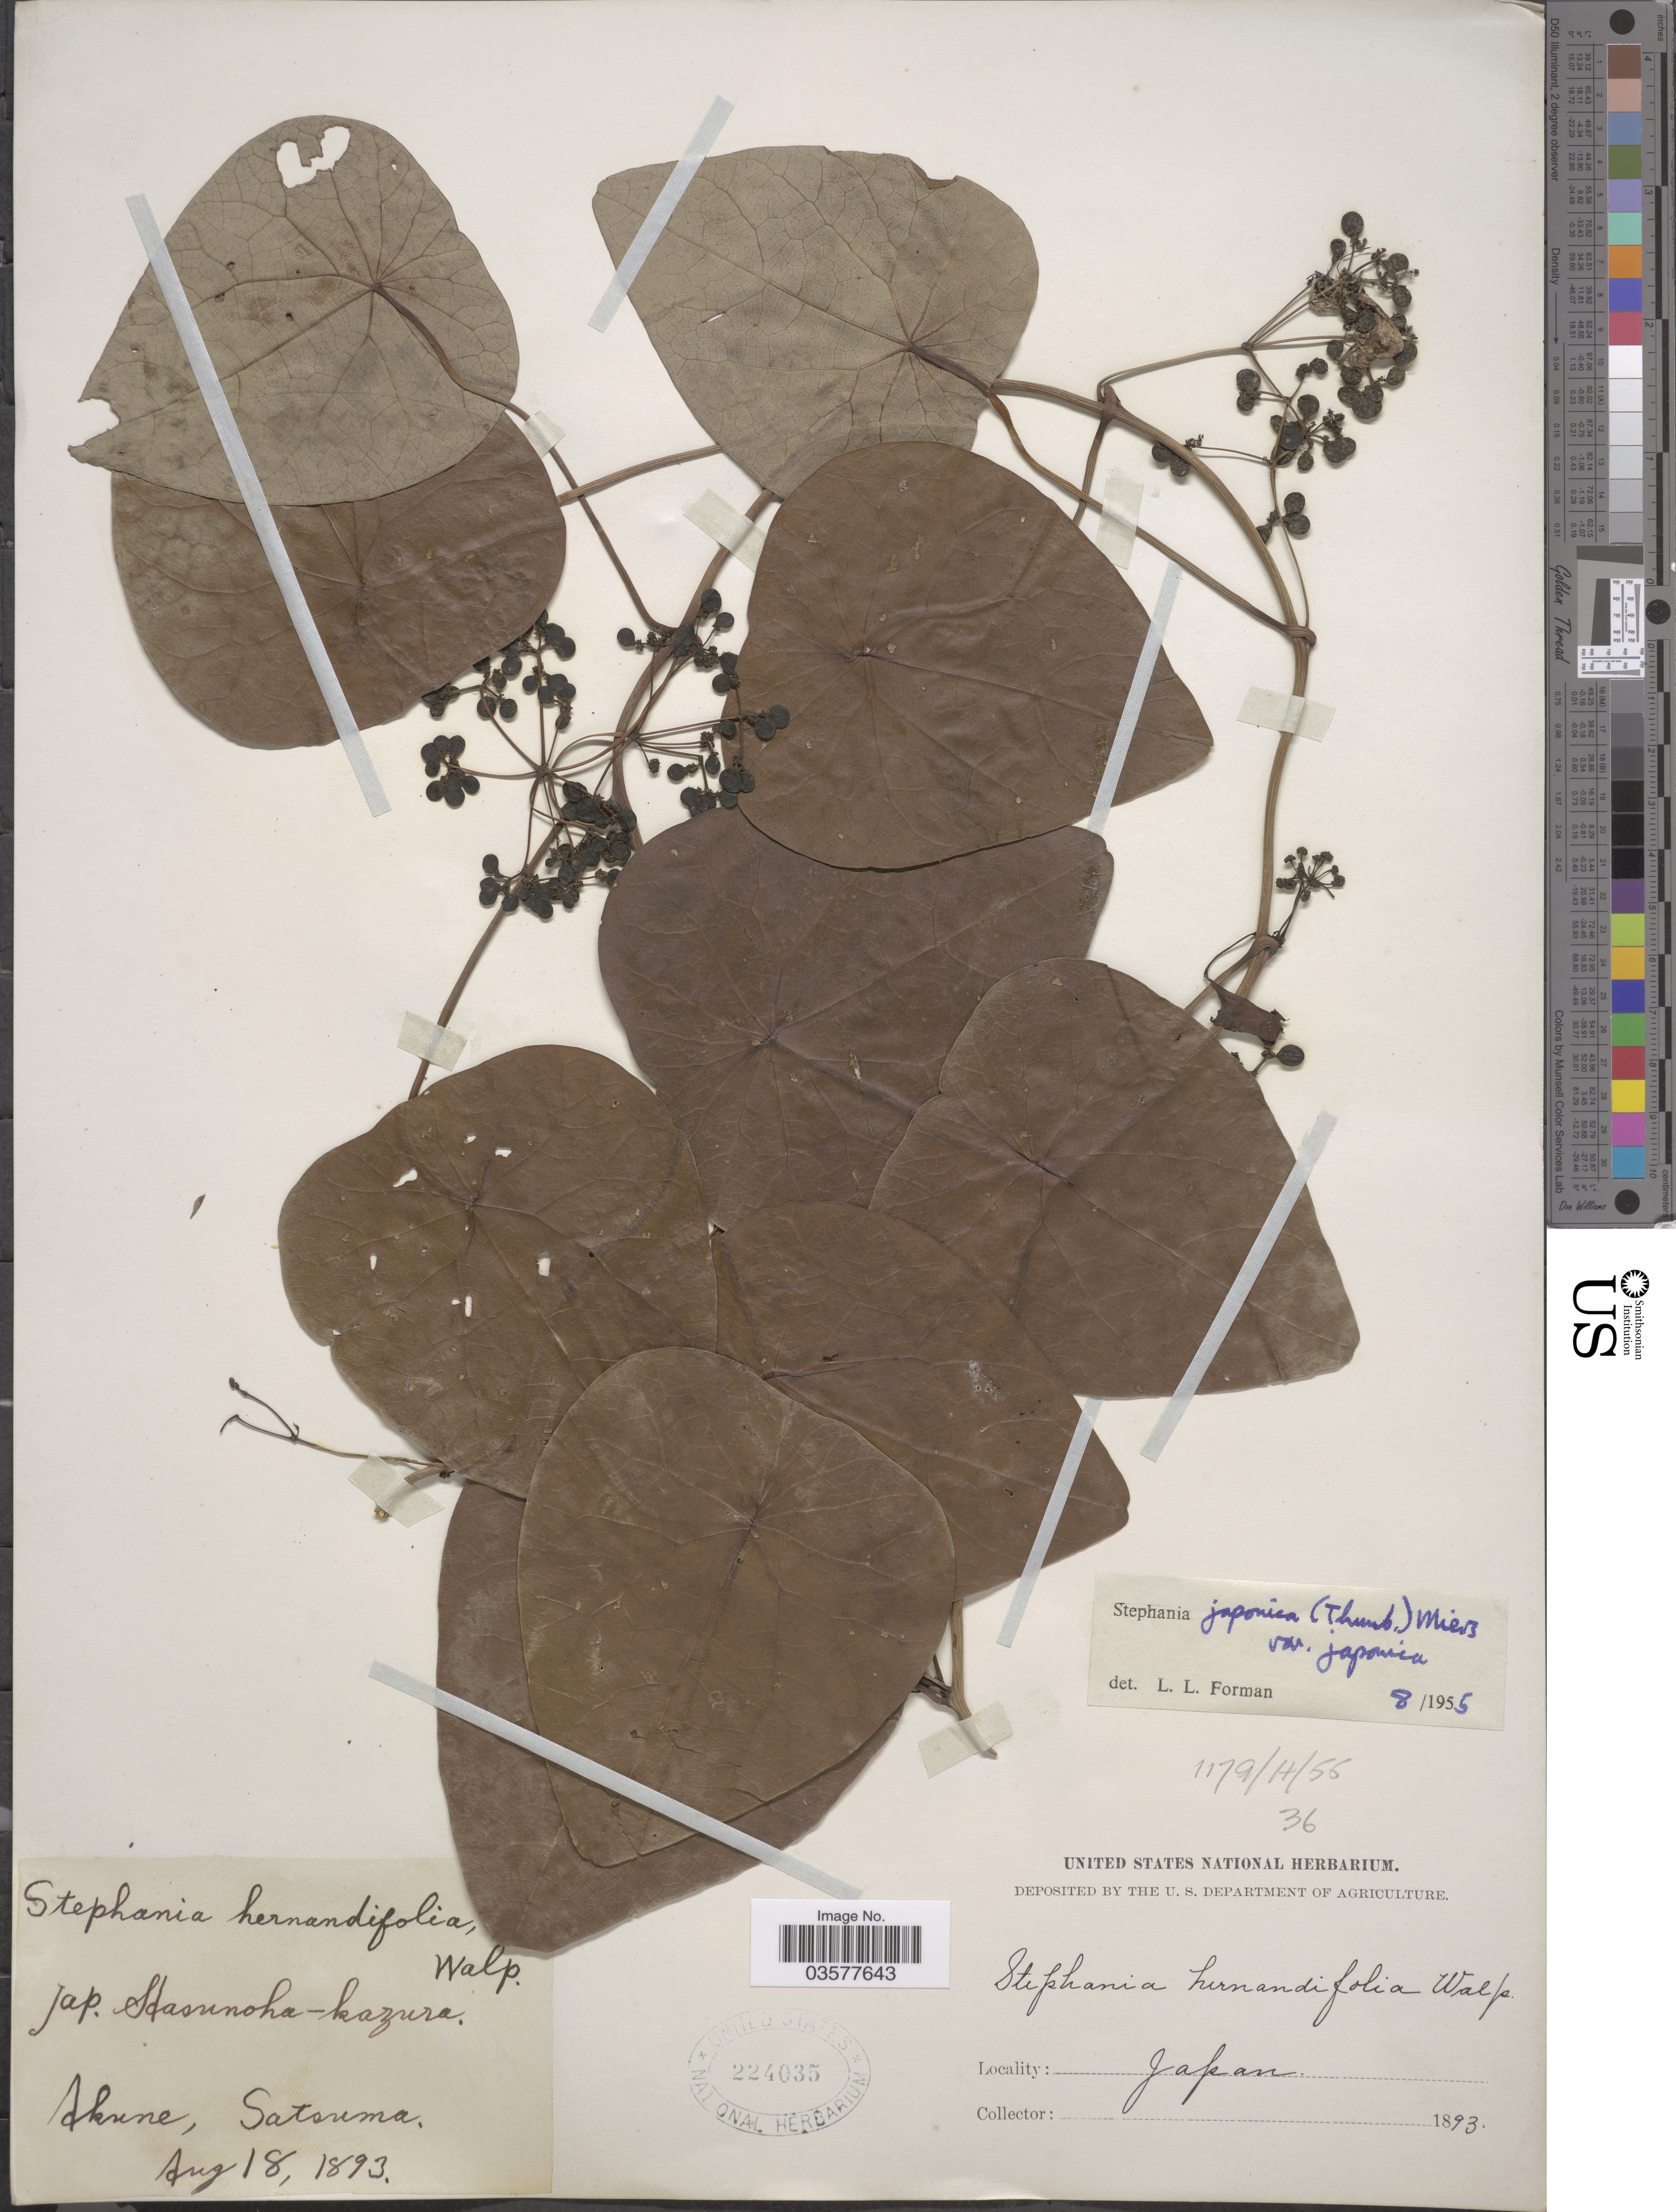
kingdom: Plantae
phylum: Tracheophyta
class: Magnoliopsida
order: Ranunculales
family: Menispermaceae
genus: Stephania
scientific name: Stephania japonica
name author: (Thunb.) Miers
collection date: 1893-08-18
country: Japan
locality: Akune, Satsuma.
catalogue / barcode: US 224035